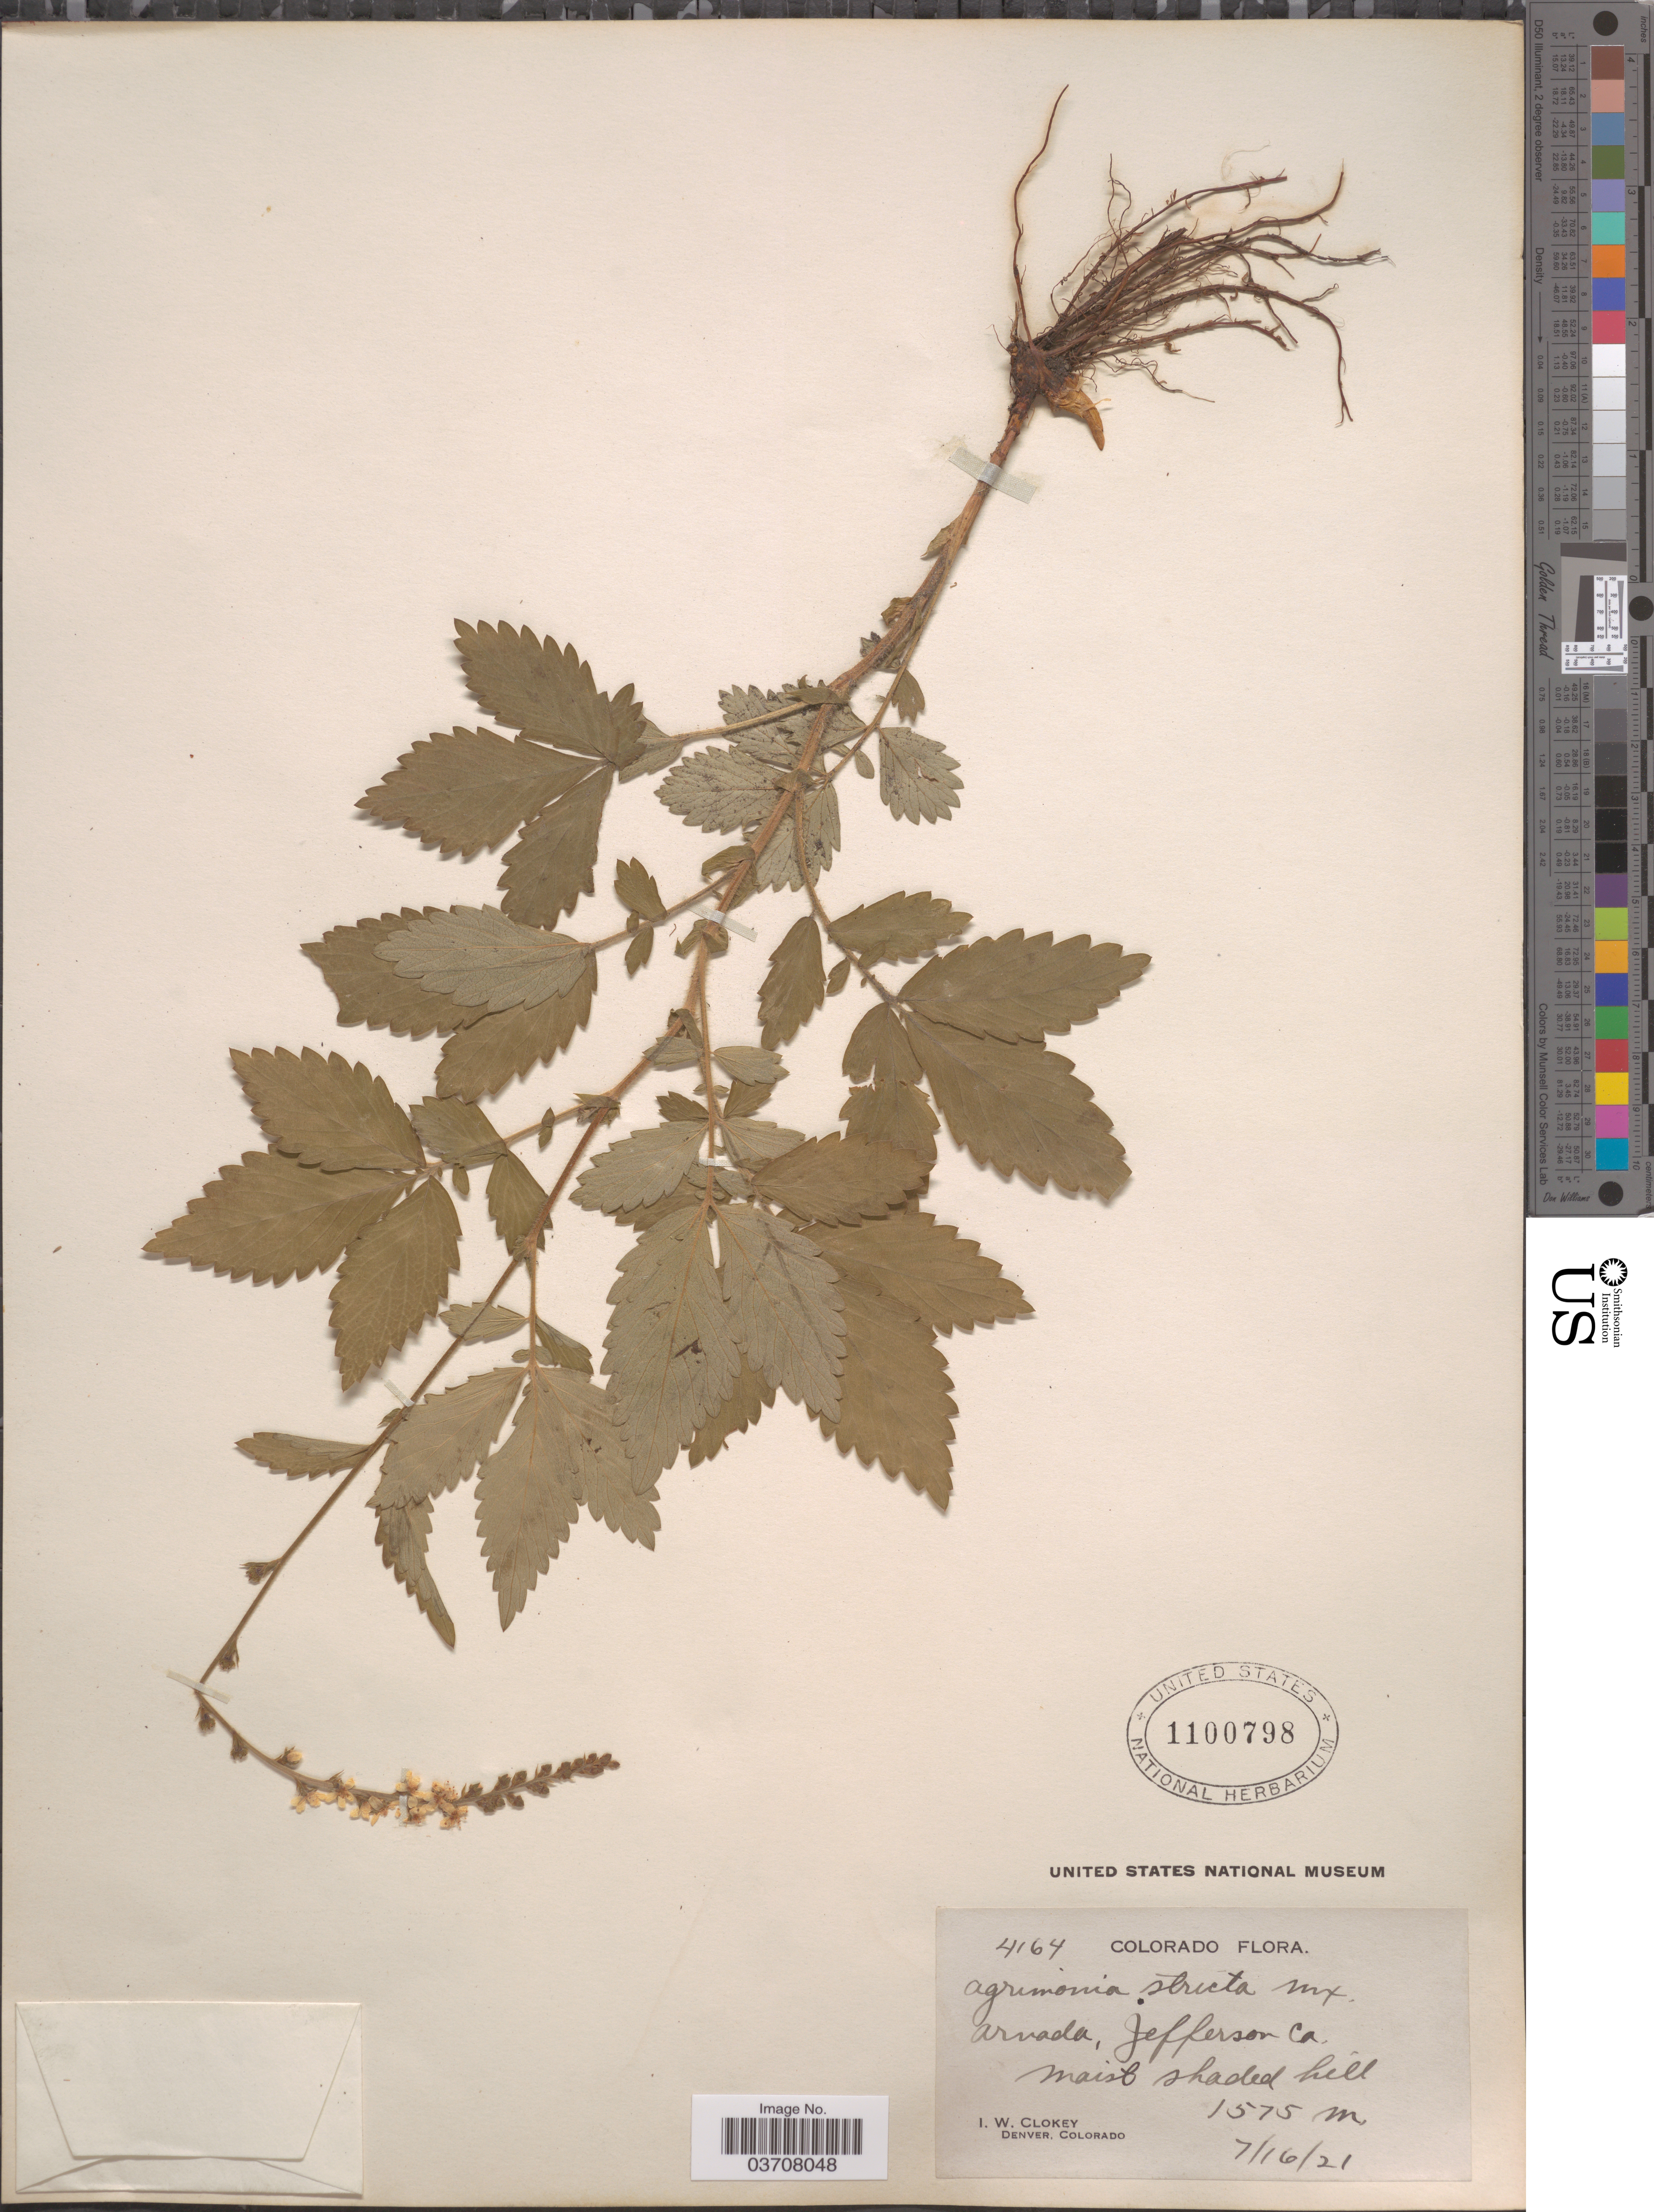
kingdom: Plantae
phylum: Tracheophyta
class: Magnoliopsida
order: Rosales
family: Rosaceae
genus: Agrimonia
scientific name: Agrimonia striata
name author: Michx.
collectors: I. W. Clokey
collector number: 4164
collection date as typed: Transcribed d/m/y: 16/7/21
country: United States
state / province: Colorado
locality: Arvada, Jefferson Co.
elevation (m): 1575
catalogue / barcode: US 1100798